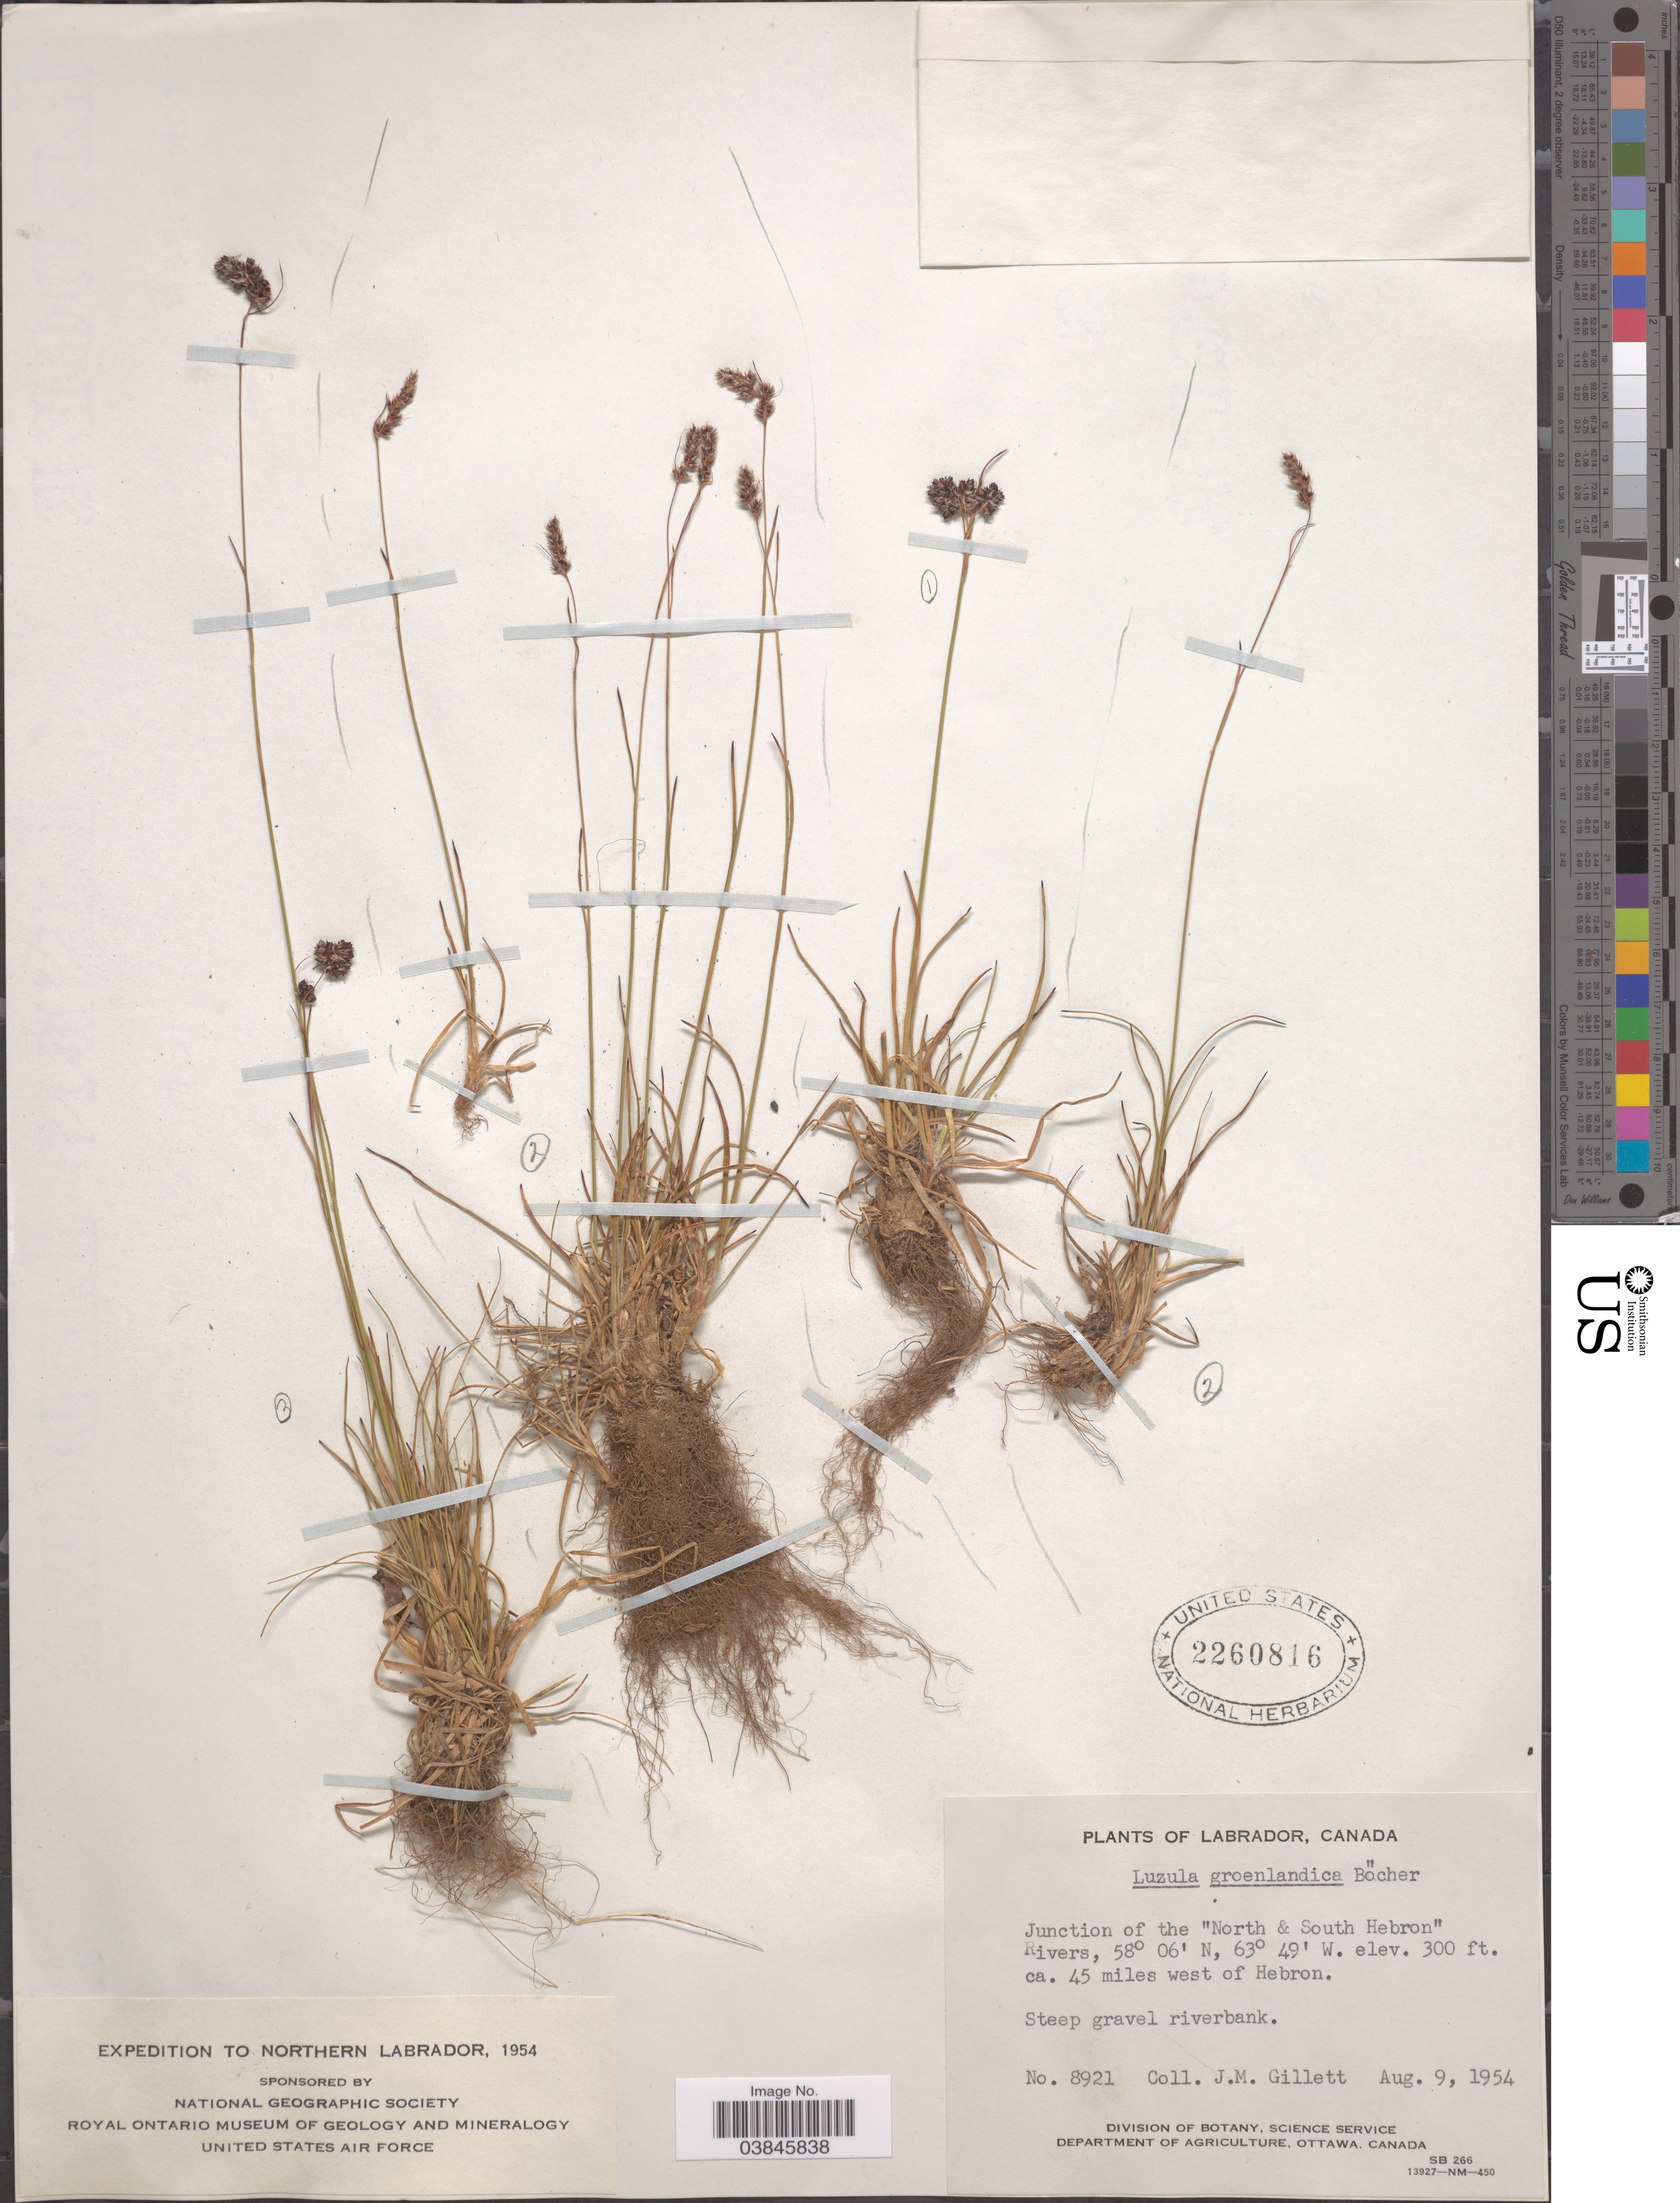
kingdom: Plantae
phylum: Tracheophyta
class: Liliopsida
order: Poales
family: Juncaceae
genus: Luzula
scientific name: Luzula groenlandica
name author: Böcher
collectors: J. M. Gillett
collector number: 8921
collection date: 1954-08-09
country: Canada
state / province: Newfoundland and Labrador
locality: Northern Labrador. Junction of the "North & South Hebron" Rivers. Ca. 45 miles west of Hebron.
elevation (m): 91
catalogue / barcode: US 2260816